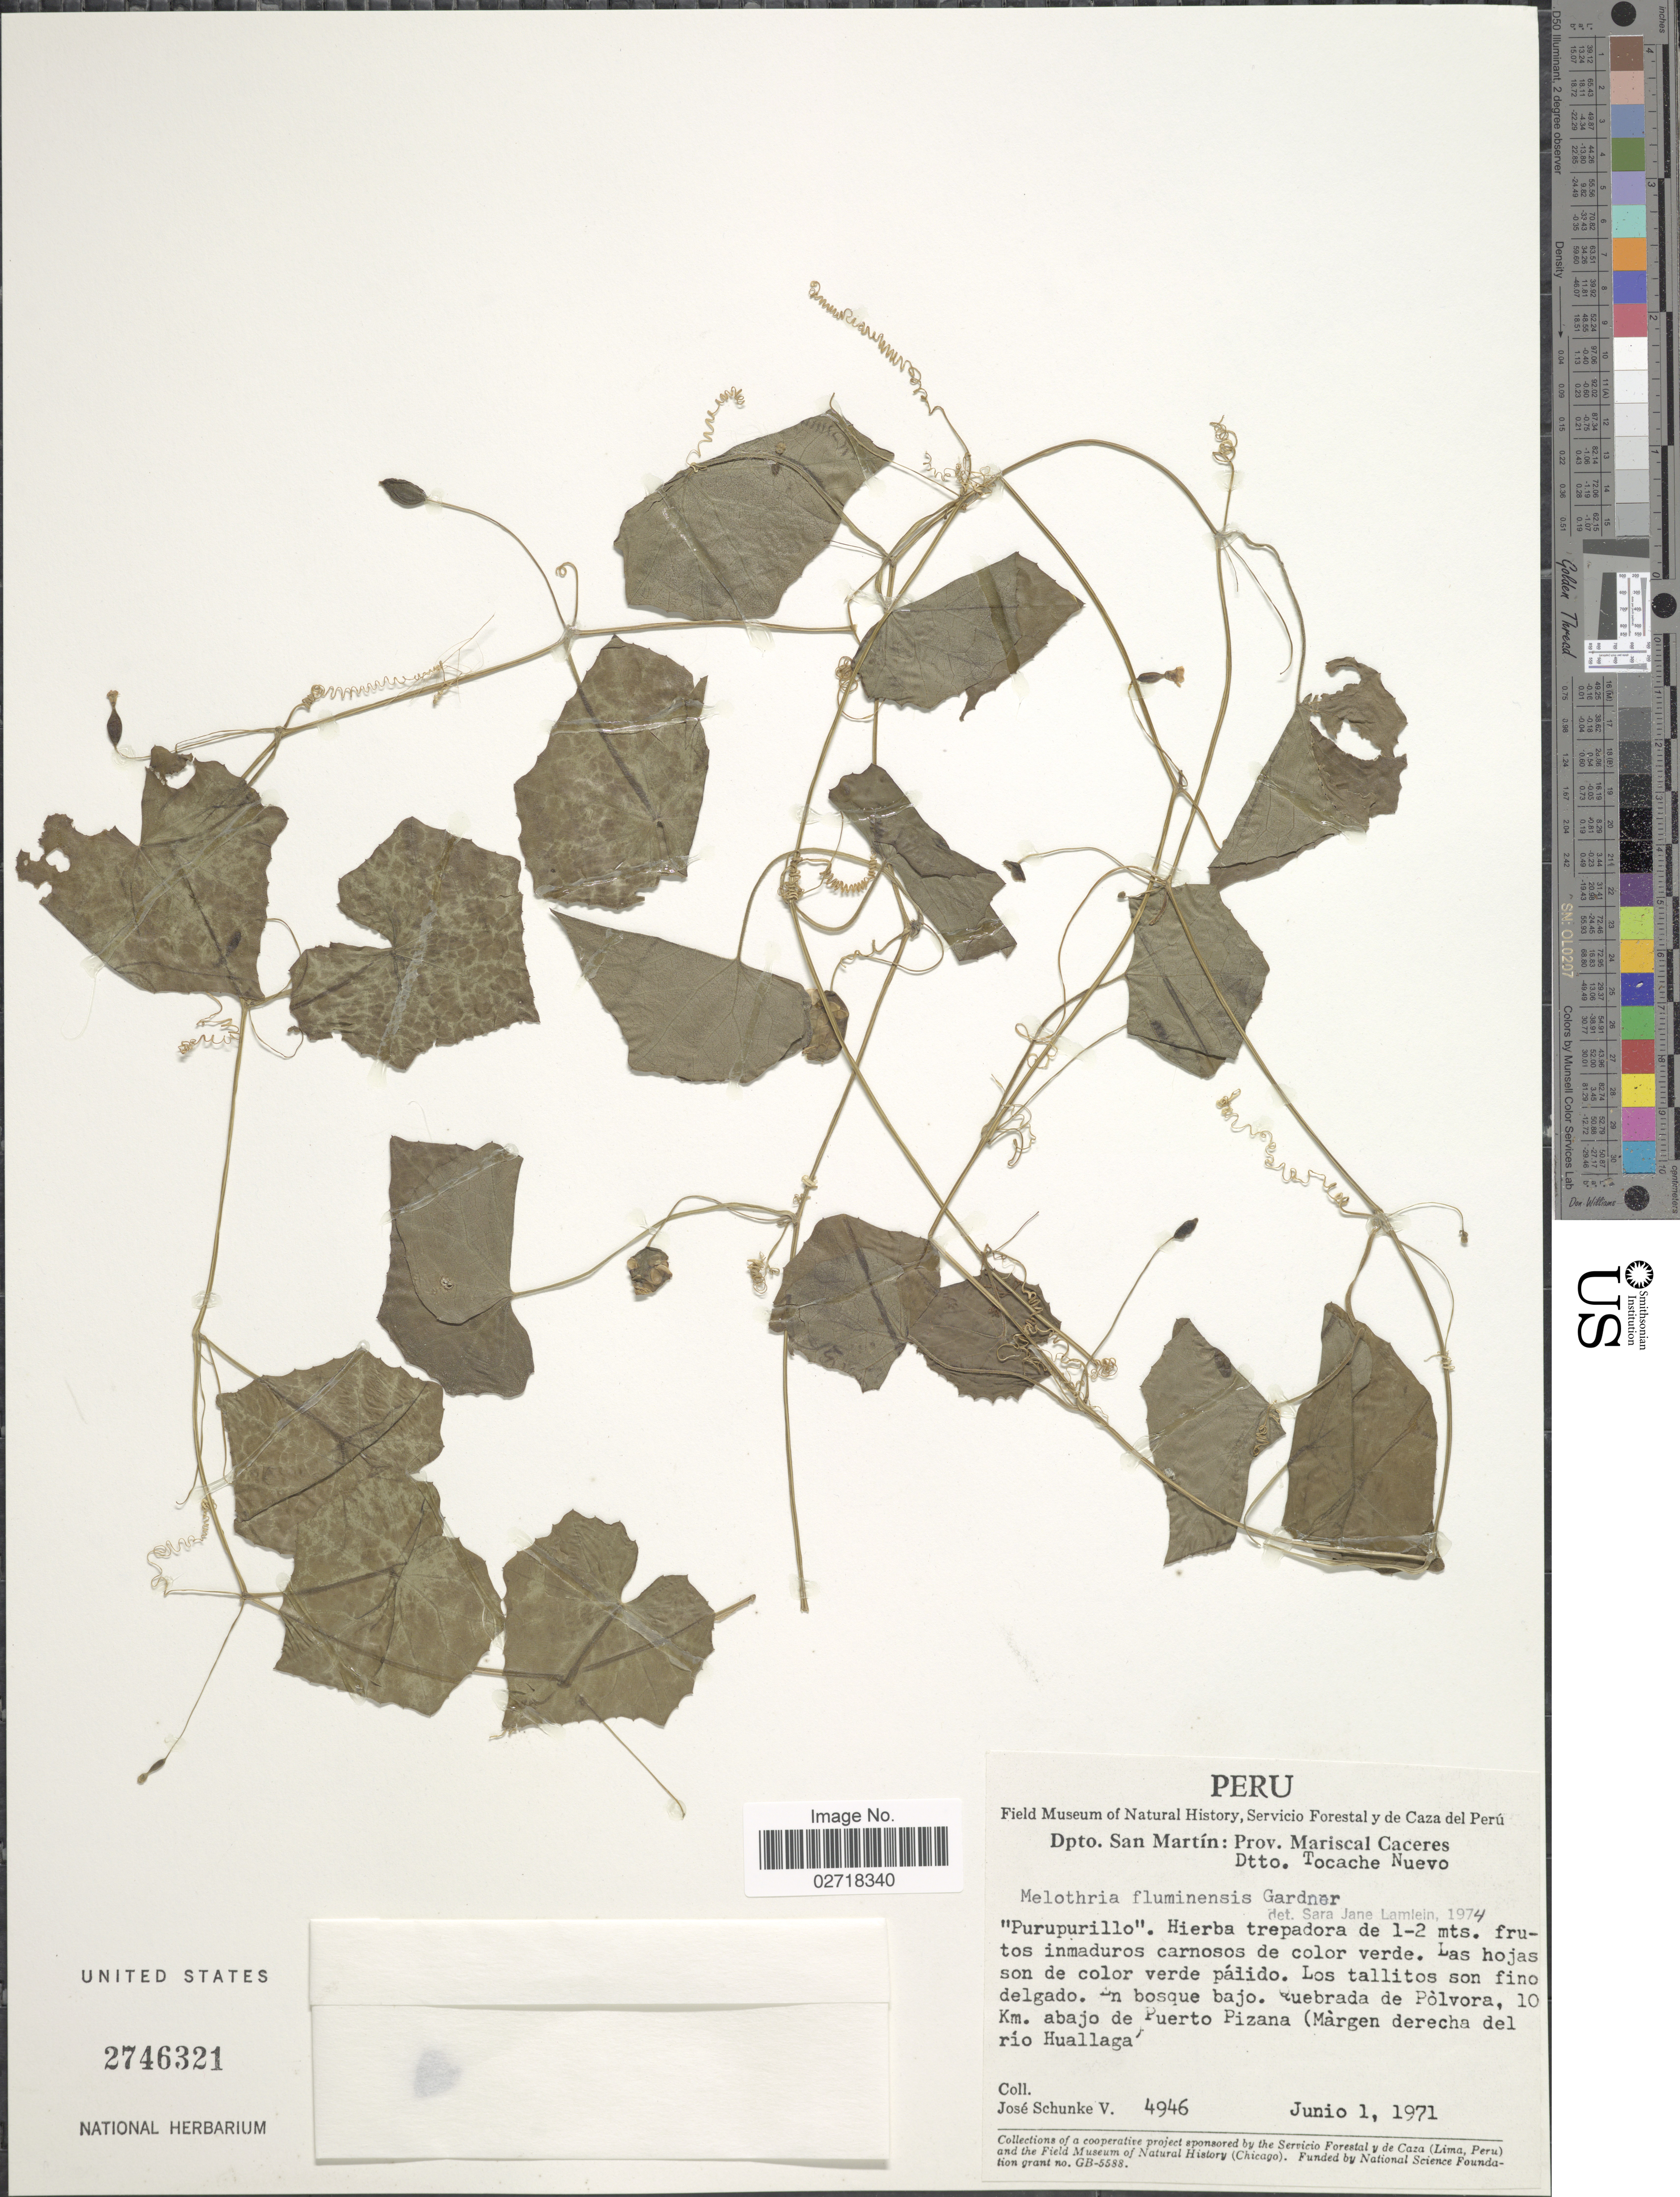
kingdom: Plantae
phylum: Tracheophyta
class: Magnoliopsida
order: Cucurbitales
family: Cucurbitaceae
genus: Melothria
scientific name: Melothria pendula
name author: L.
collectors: J. Schunke Vigo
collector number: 4946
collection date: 1971-06-01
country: Peru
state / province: San Martín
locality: Prov. Mariscal Caceres. Dtto. Tocache Nuevo. Quebrada de Polvora, 10 Km abajo de Puerto Pizana (Mrgen derecha del rio Huallaga)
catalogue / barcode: US 2746321